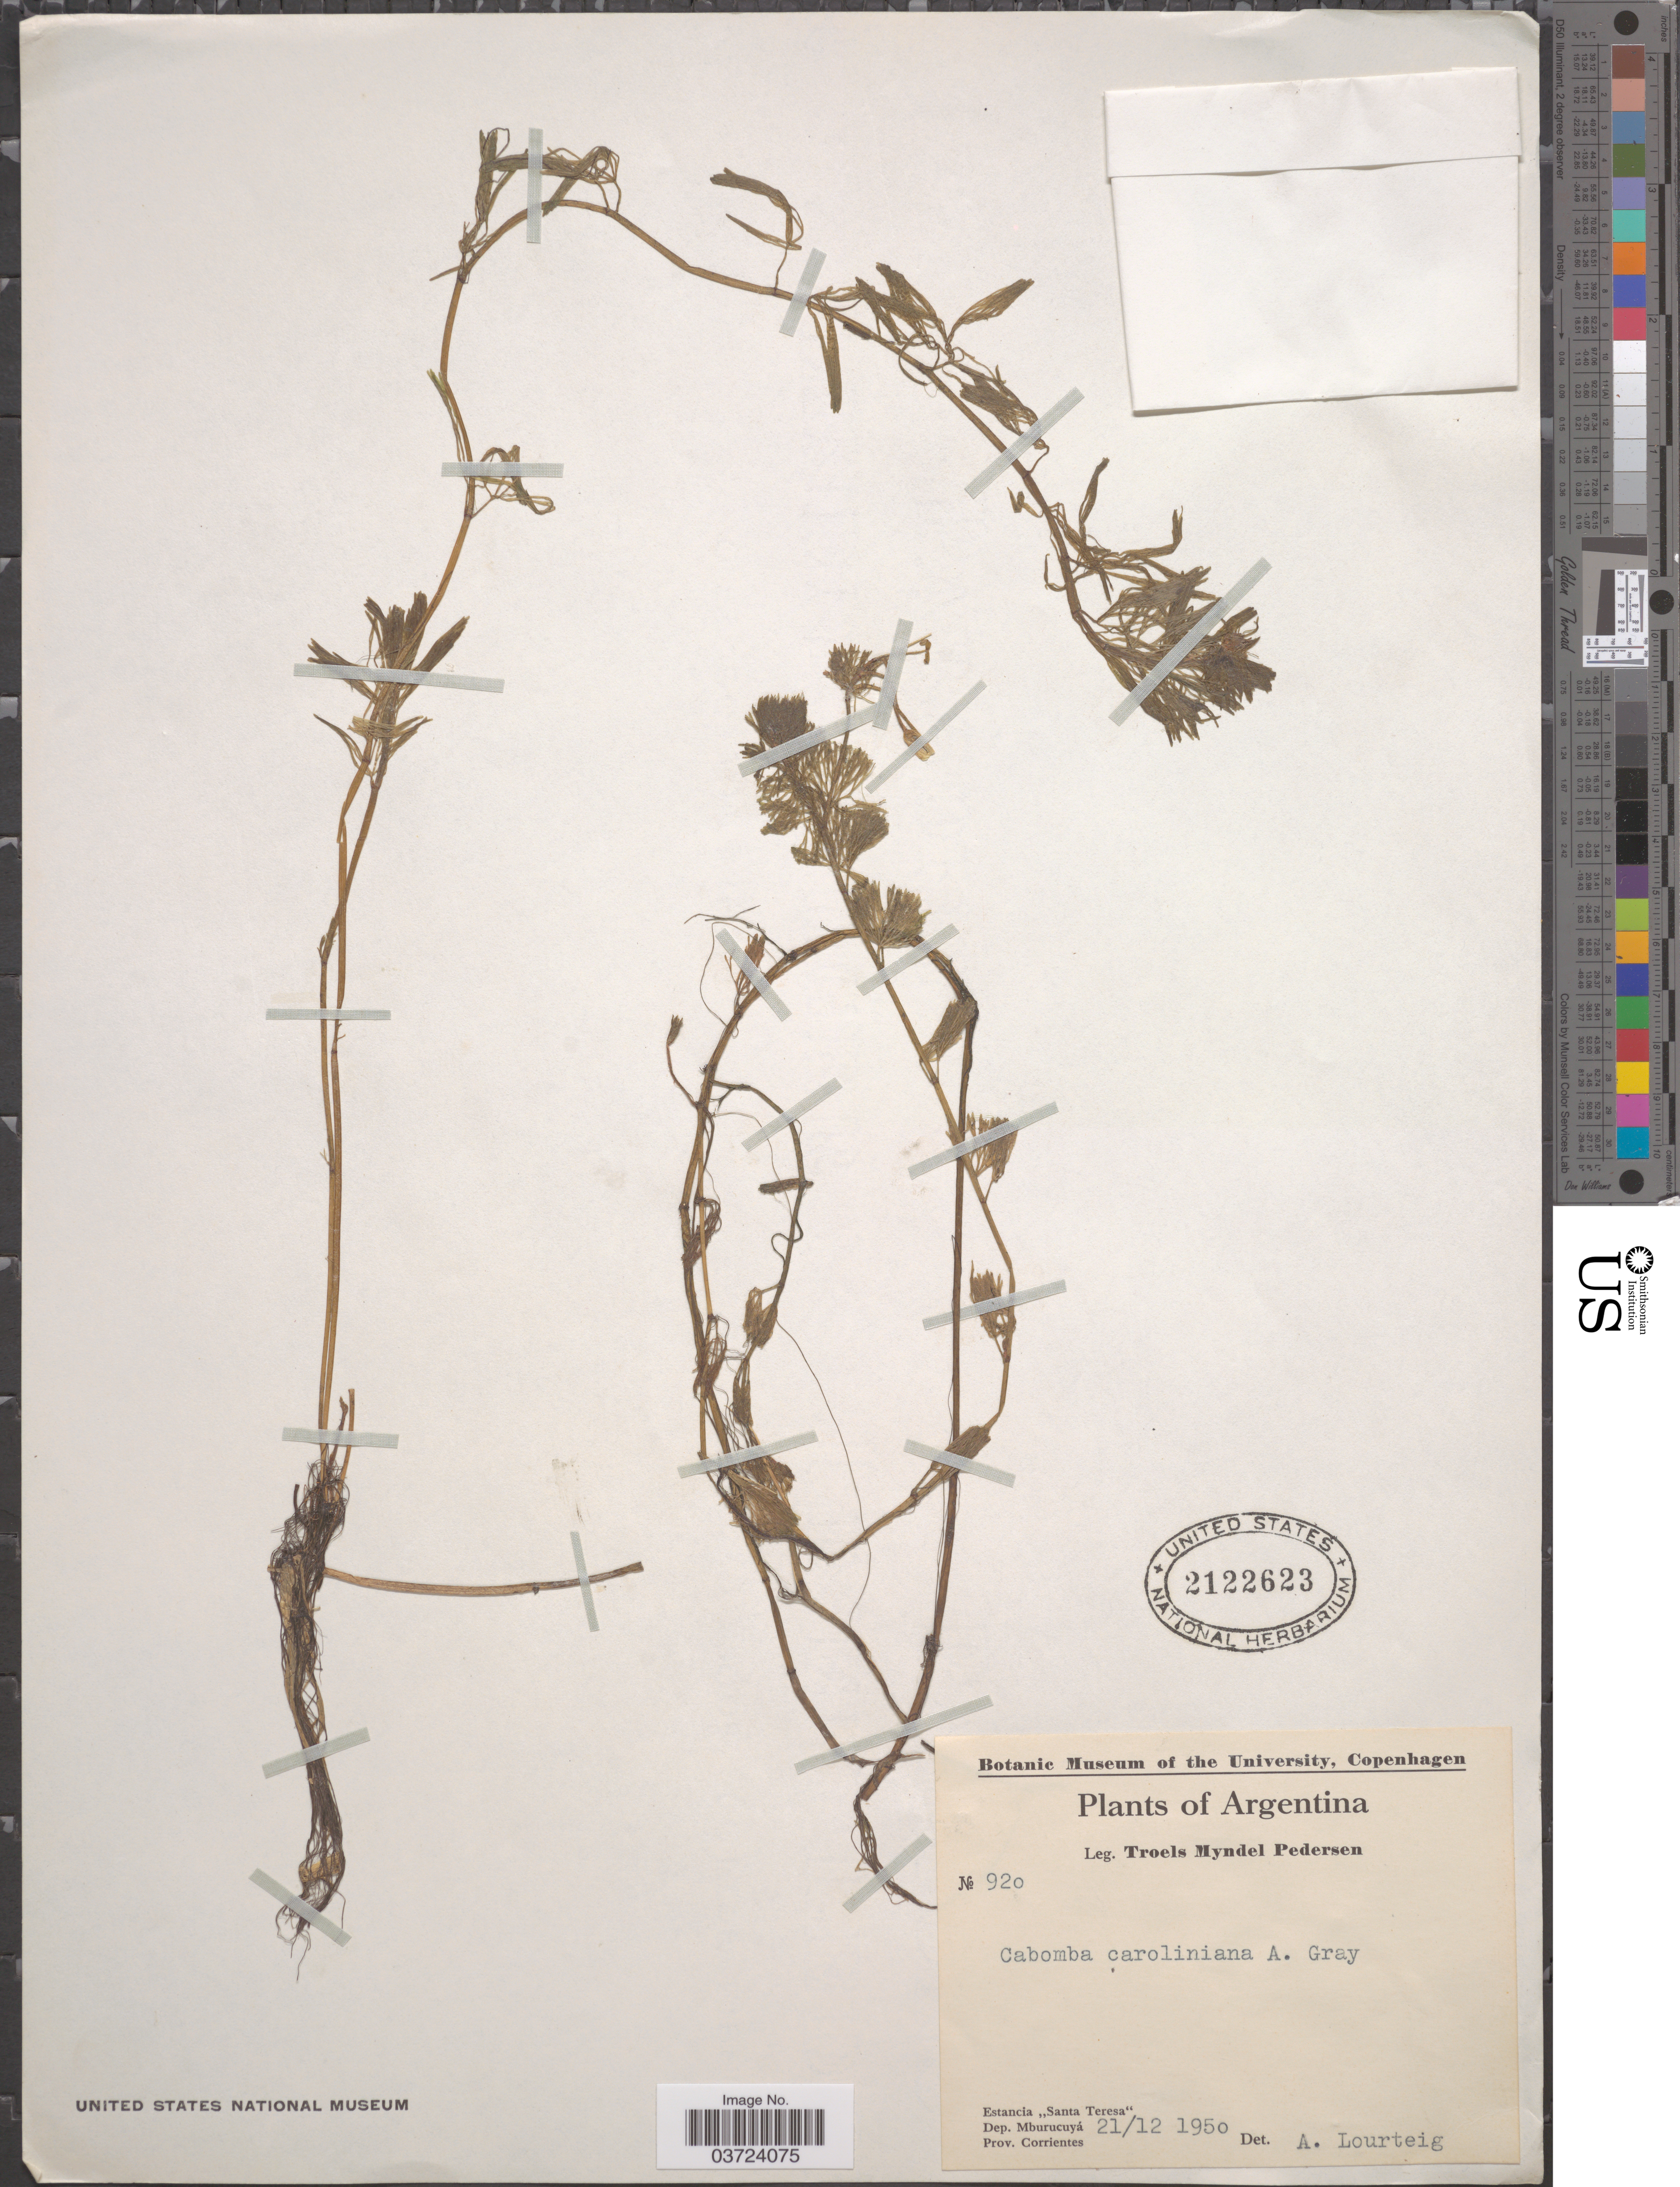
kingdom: Plantae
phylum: Tracheophyta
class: Magnoliopsida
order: Nymphaeales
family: Cabombaceae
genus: Cabomba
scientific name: Cabomba caroliniana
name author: A. Gray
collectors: T. Pederson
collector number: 920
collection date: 1950-12-21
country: Argentina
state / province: Corrientes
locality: Estancia "Santa Teresa". Dep. Mburucuyá.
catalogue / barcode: US 2122623